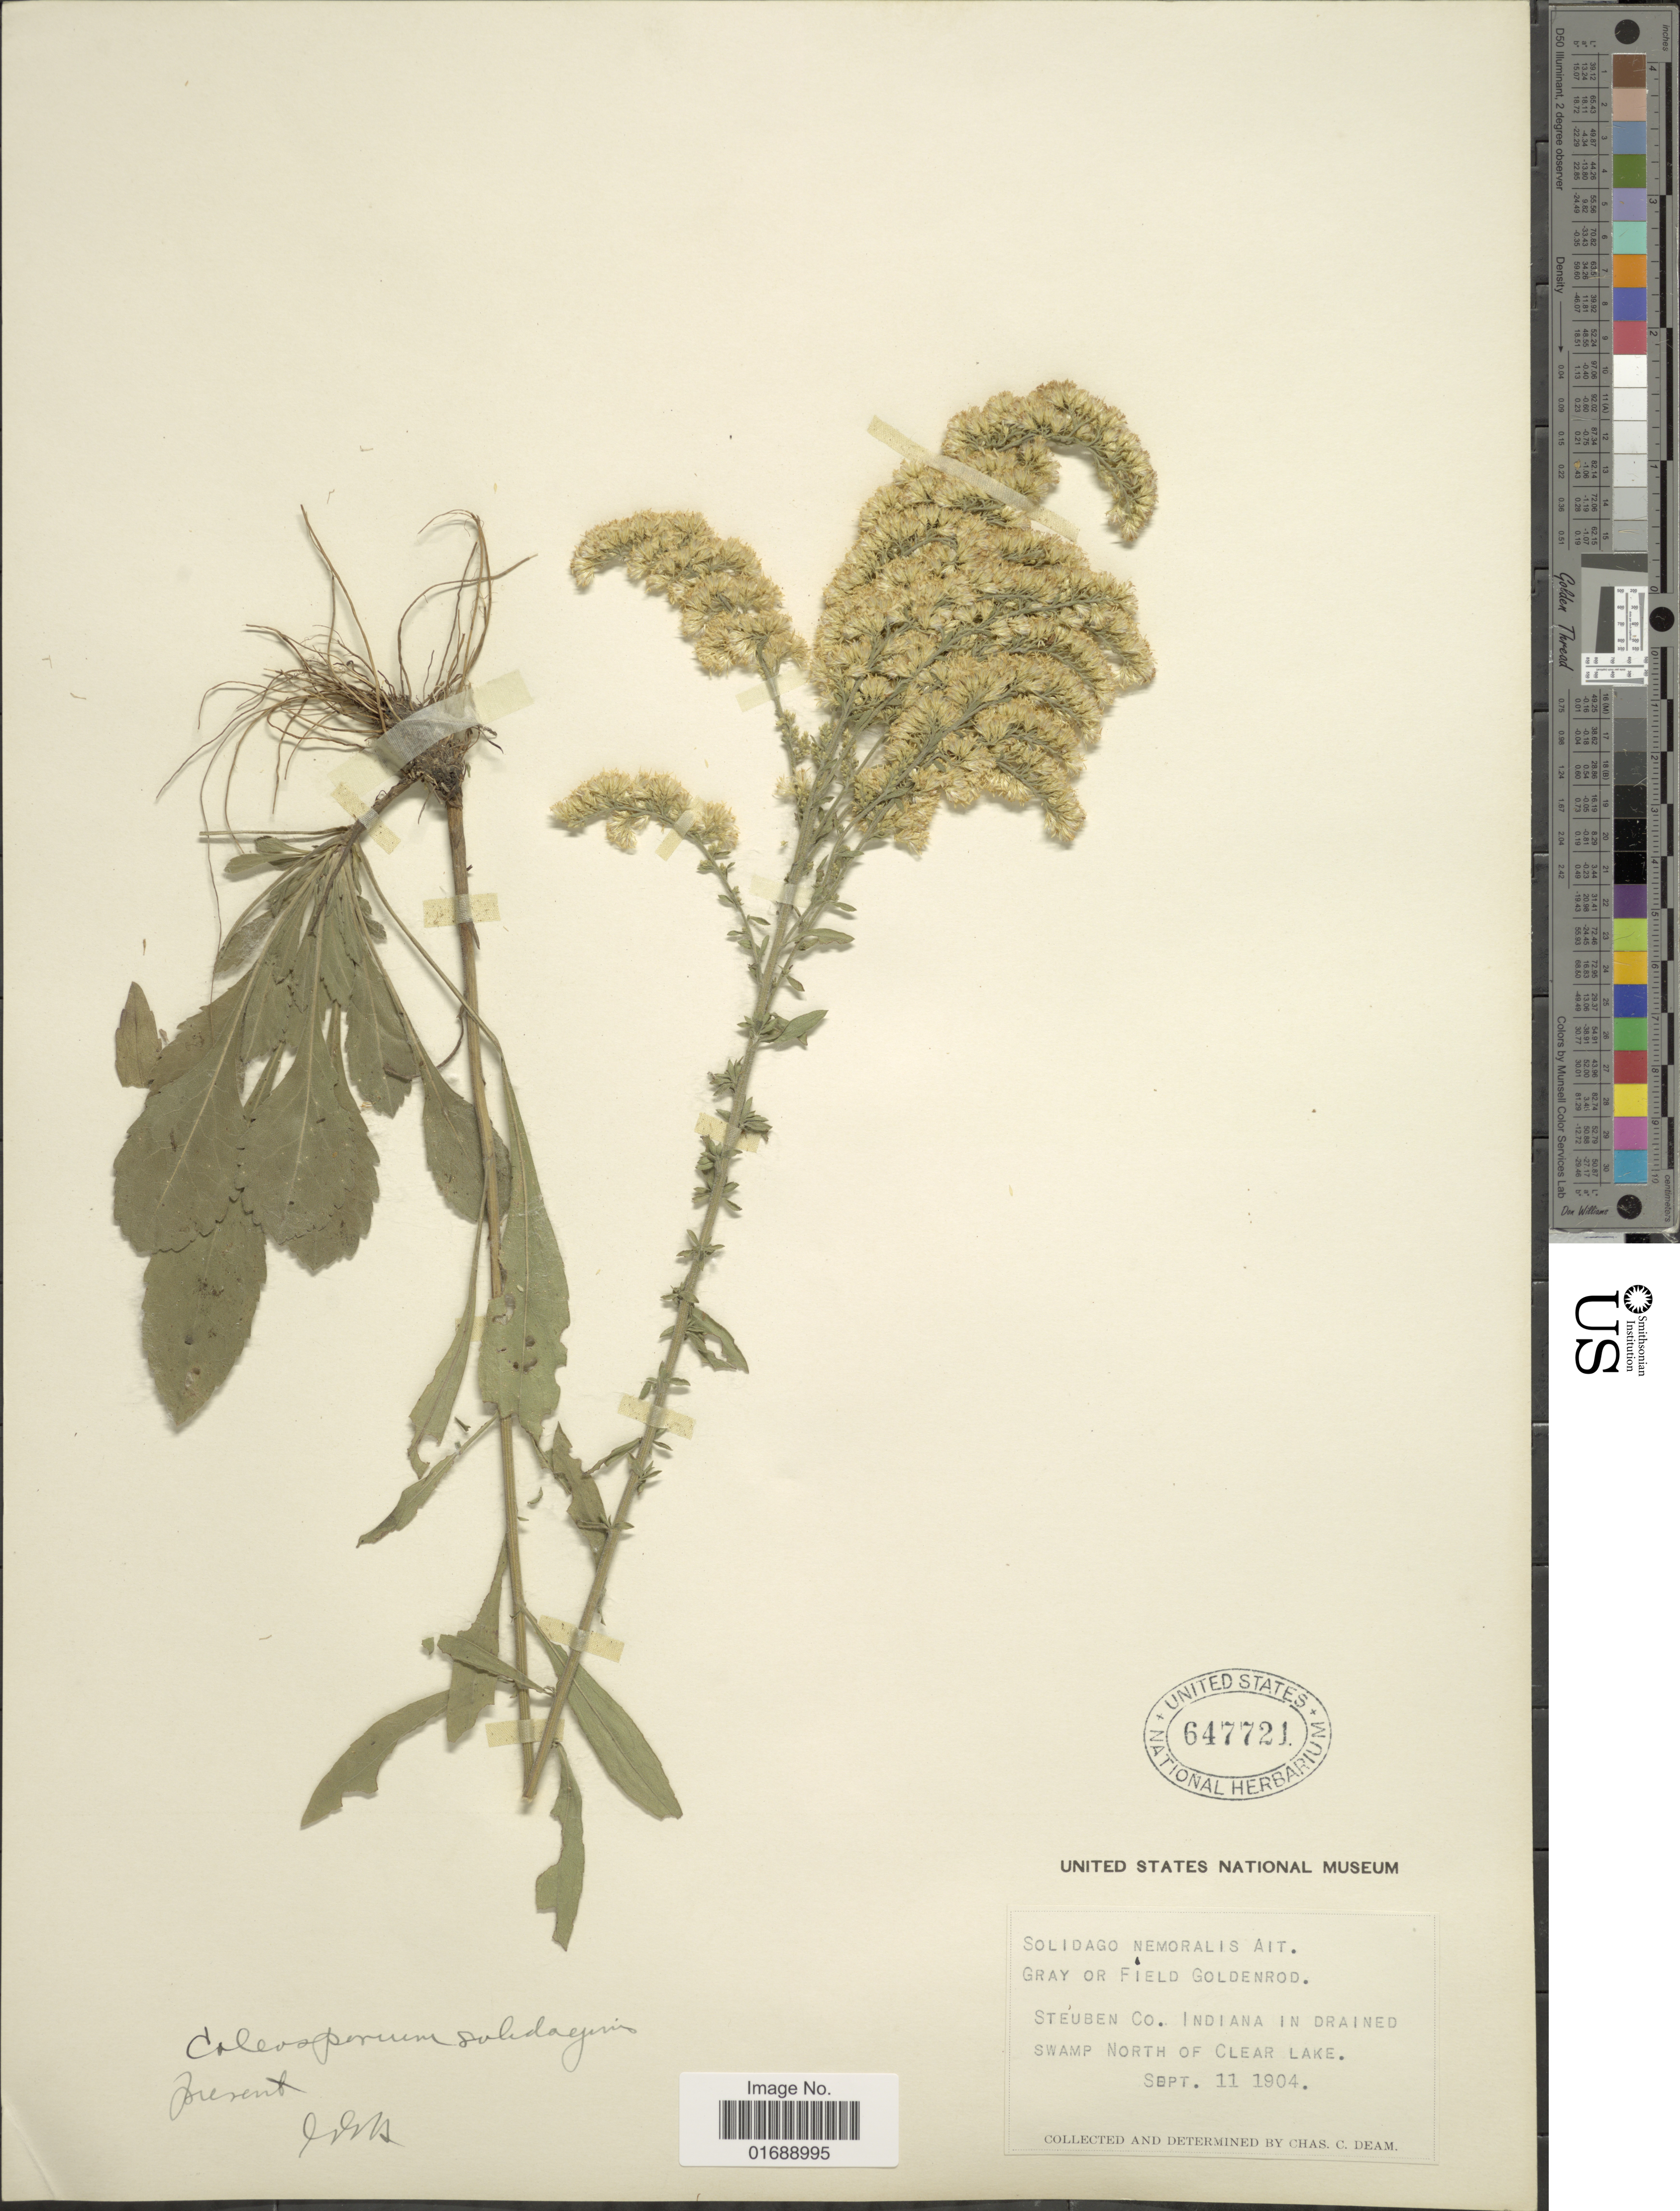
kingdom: Plantae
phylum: Tracheophyta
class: Magnoliopsida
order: Asterales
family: Asteraceae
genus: Solidago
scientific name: Solidago nemoralis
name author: Aiton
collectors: C. C. Deam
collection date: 1904-09-11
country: United States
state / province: Indiana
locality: Steuben Co. Indiana in drained swamp north of Clear Lake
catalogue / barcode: US 647721